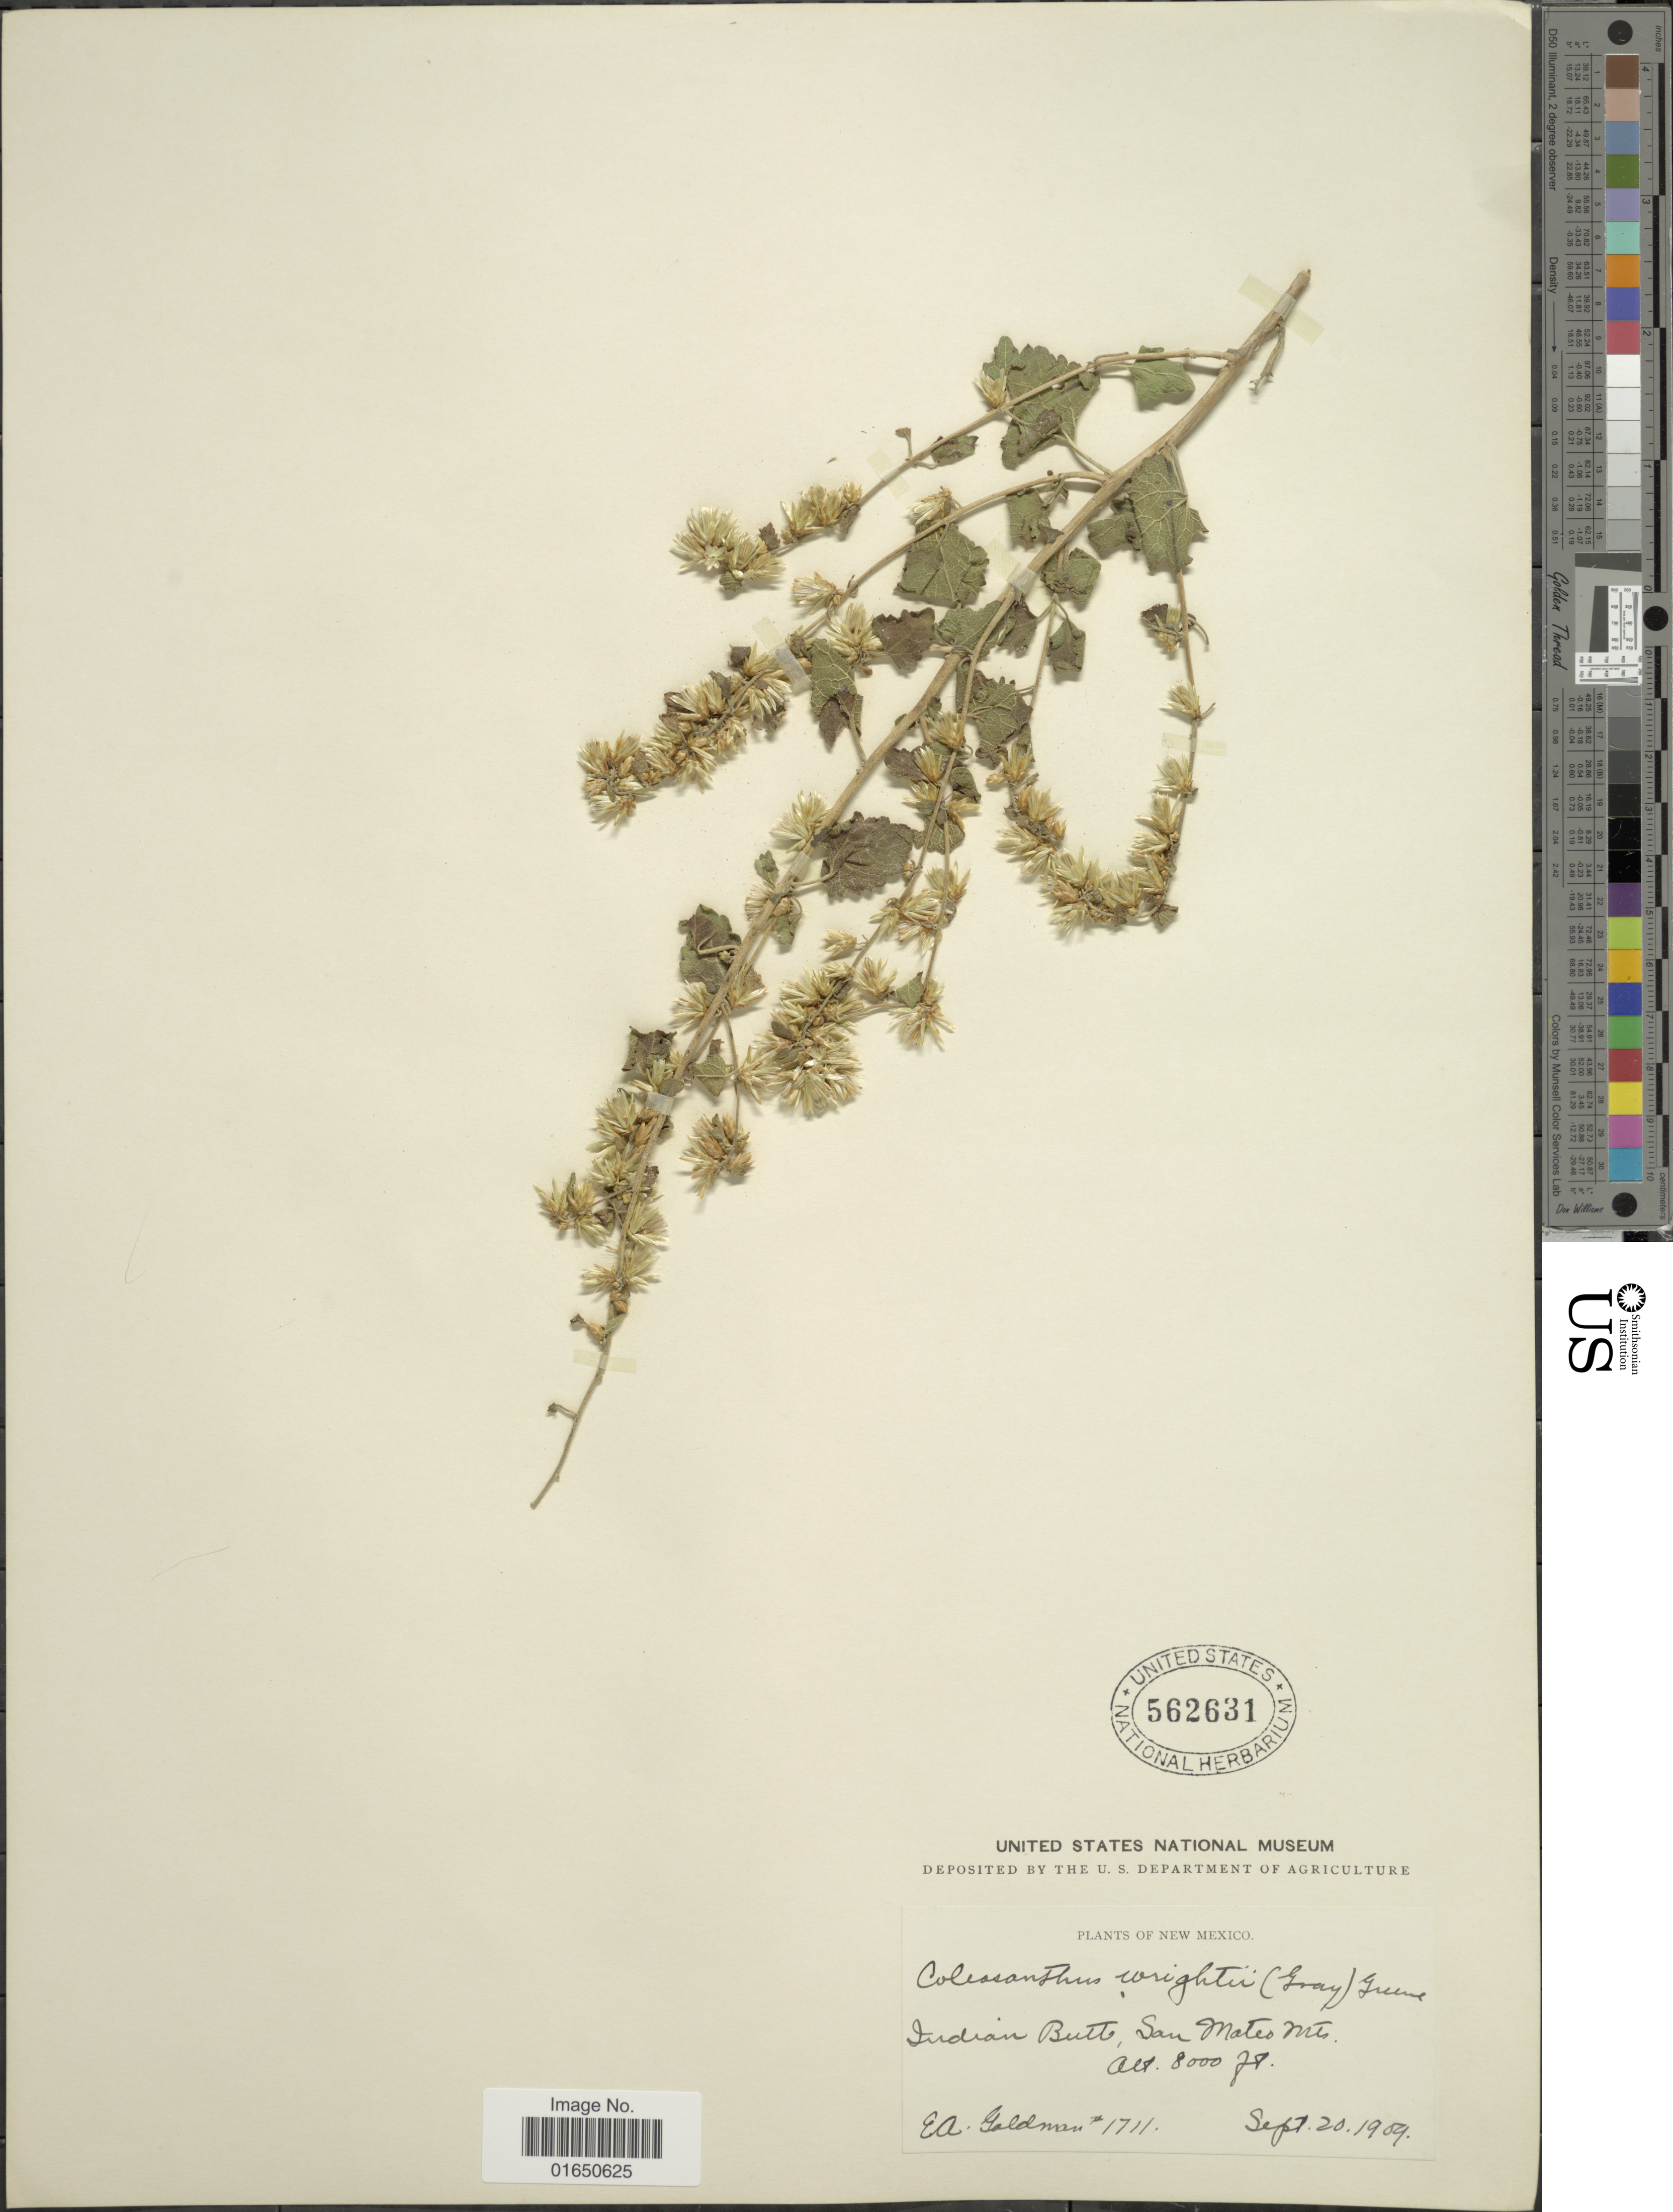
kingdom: Plantae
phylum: Tracheophyta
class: Magnoliopsida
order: Asterales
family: Asteraceae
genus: Brickellia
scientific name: Brickellia californica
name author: (Torr. & A. Gray) A. Gray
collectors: E. A. Goldman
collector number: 1711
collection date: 1909-09-20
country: United States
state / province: New Mexico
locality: Indian Butt, San Mateo mts.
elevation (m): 2438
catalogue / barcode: US 562631